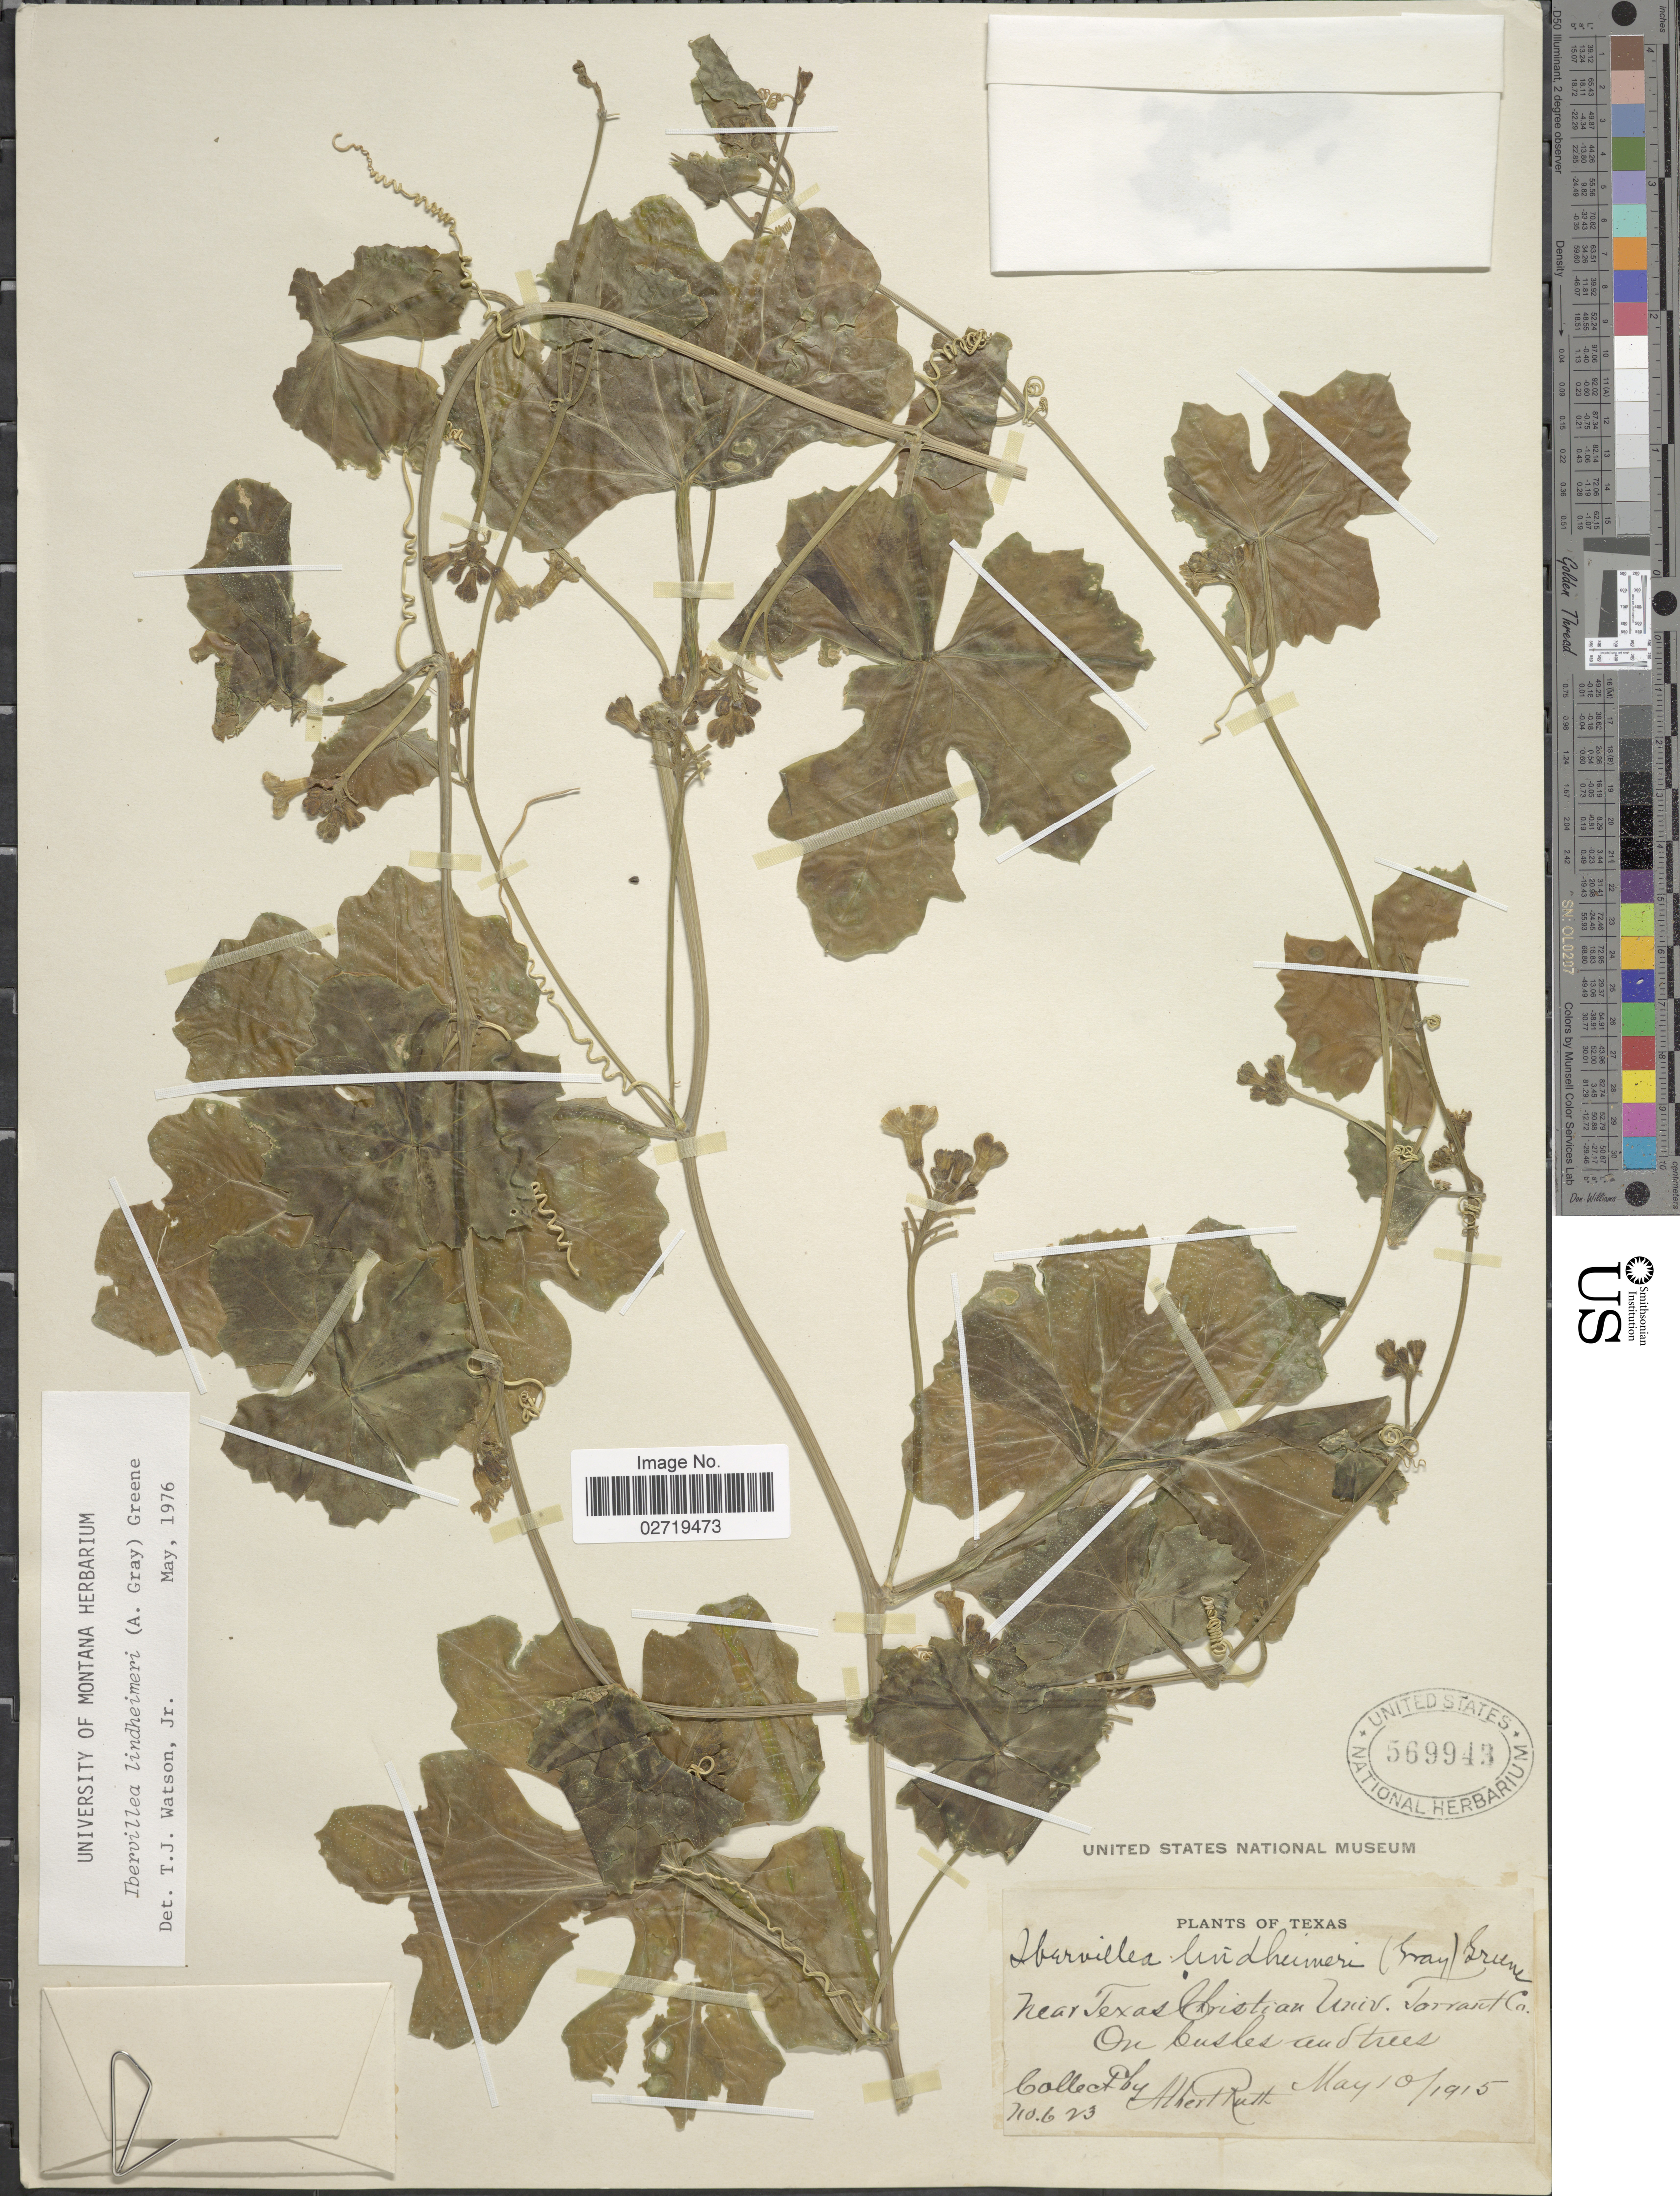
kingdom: Plantae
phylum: Tracheophyta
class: Magnoliopsida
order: Cucurbitales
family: Cucurbitaceae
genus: Ibervillea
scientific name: Ibervillea lindheimeri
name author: (A. Gray) Greene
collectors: A. Ruth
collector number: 623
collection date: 1915-05-10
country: United States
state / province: Texas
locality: Near Texas Christian Univ. Tarrant Co.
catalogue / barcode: US 569943